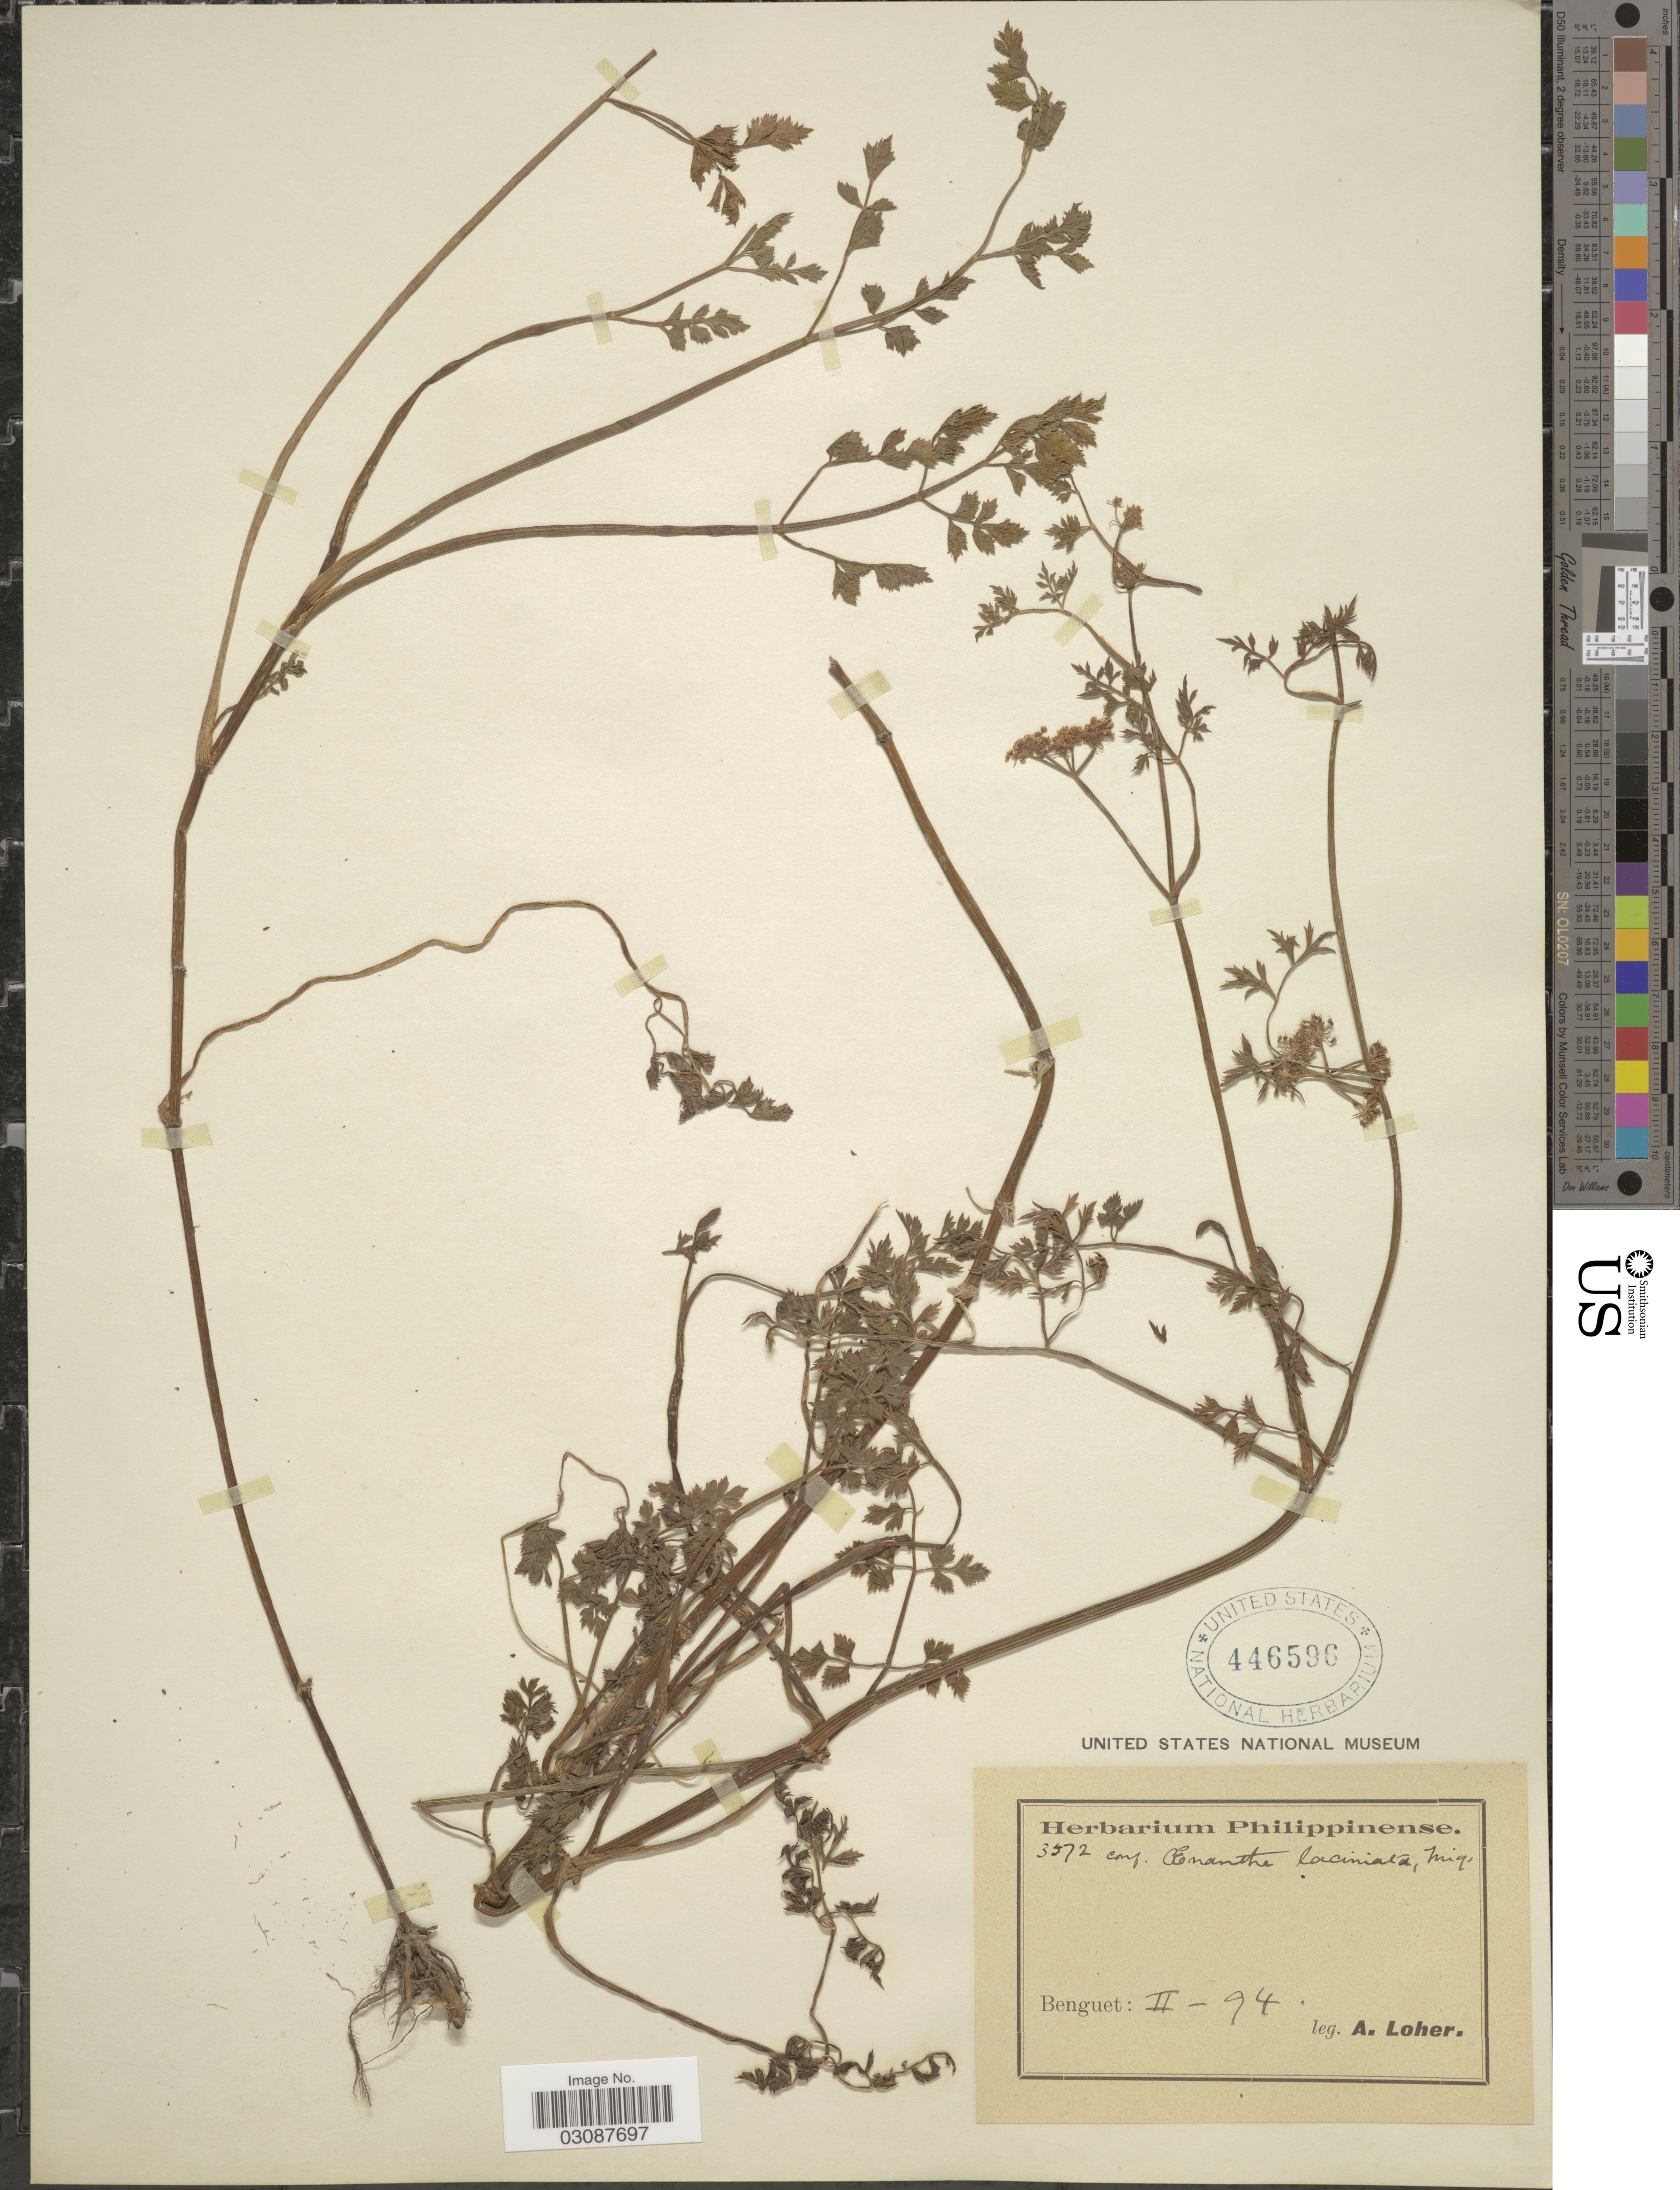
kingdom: Plantae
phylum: Tracheophyta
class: Magnoliopsida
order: Apiales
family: Apiaceae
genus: Oenanthe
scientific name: Oenanthe laciniata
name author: Zoll.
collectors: A. Loher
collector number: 3572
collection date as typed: Transcribed d/m/y: /2/94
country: Philippines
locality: Benguet.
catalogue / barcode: US 446596